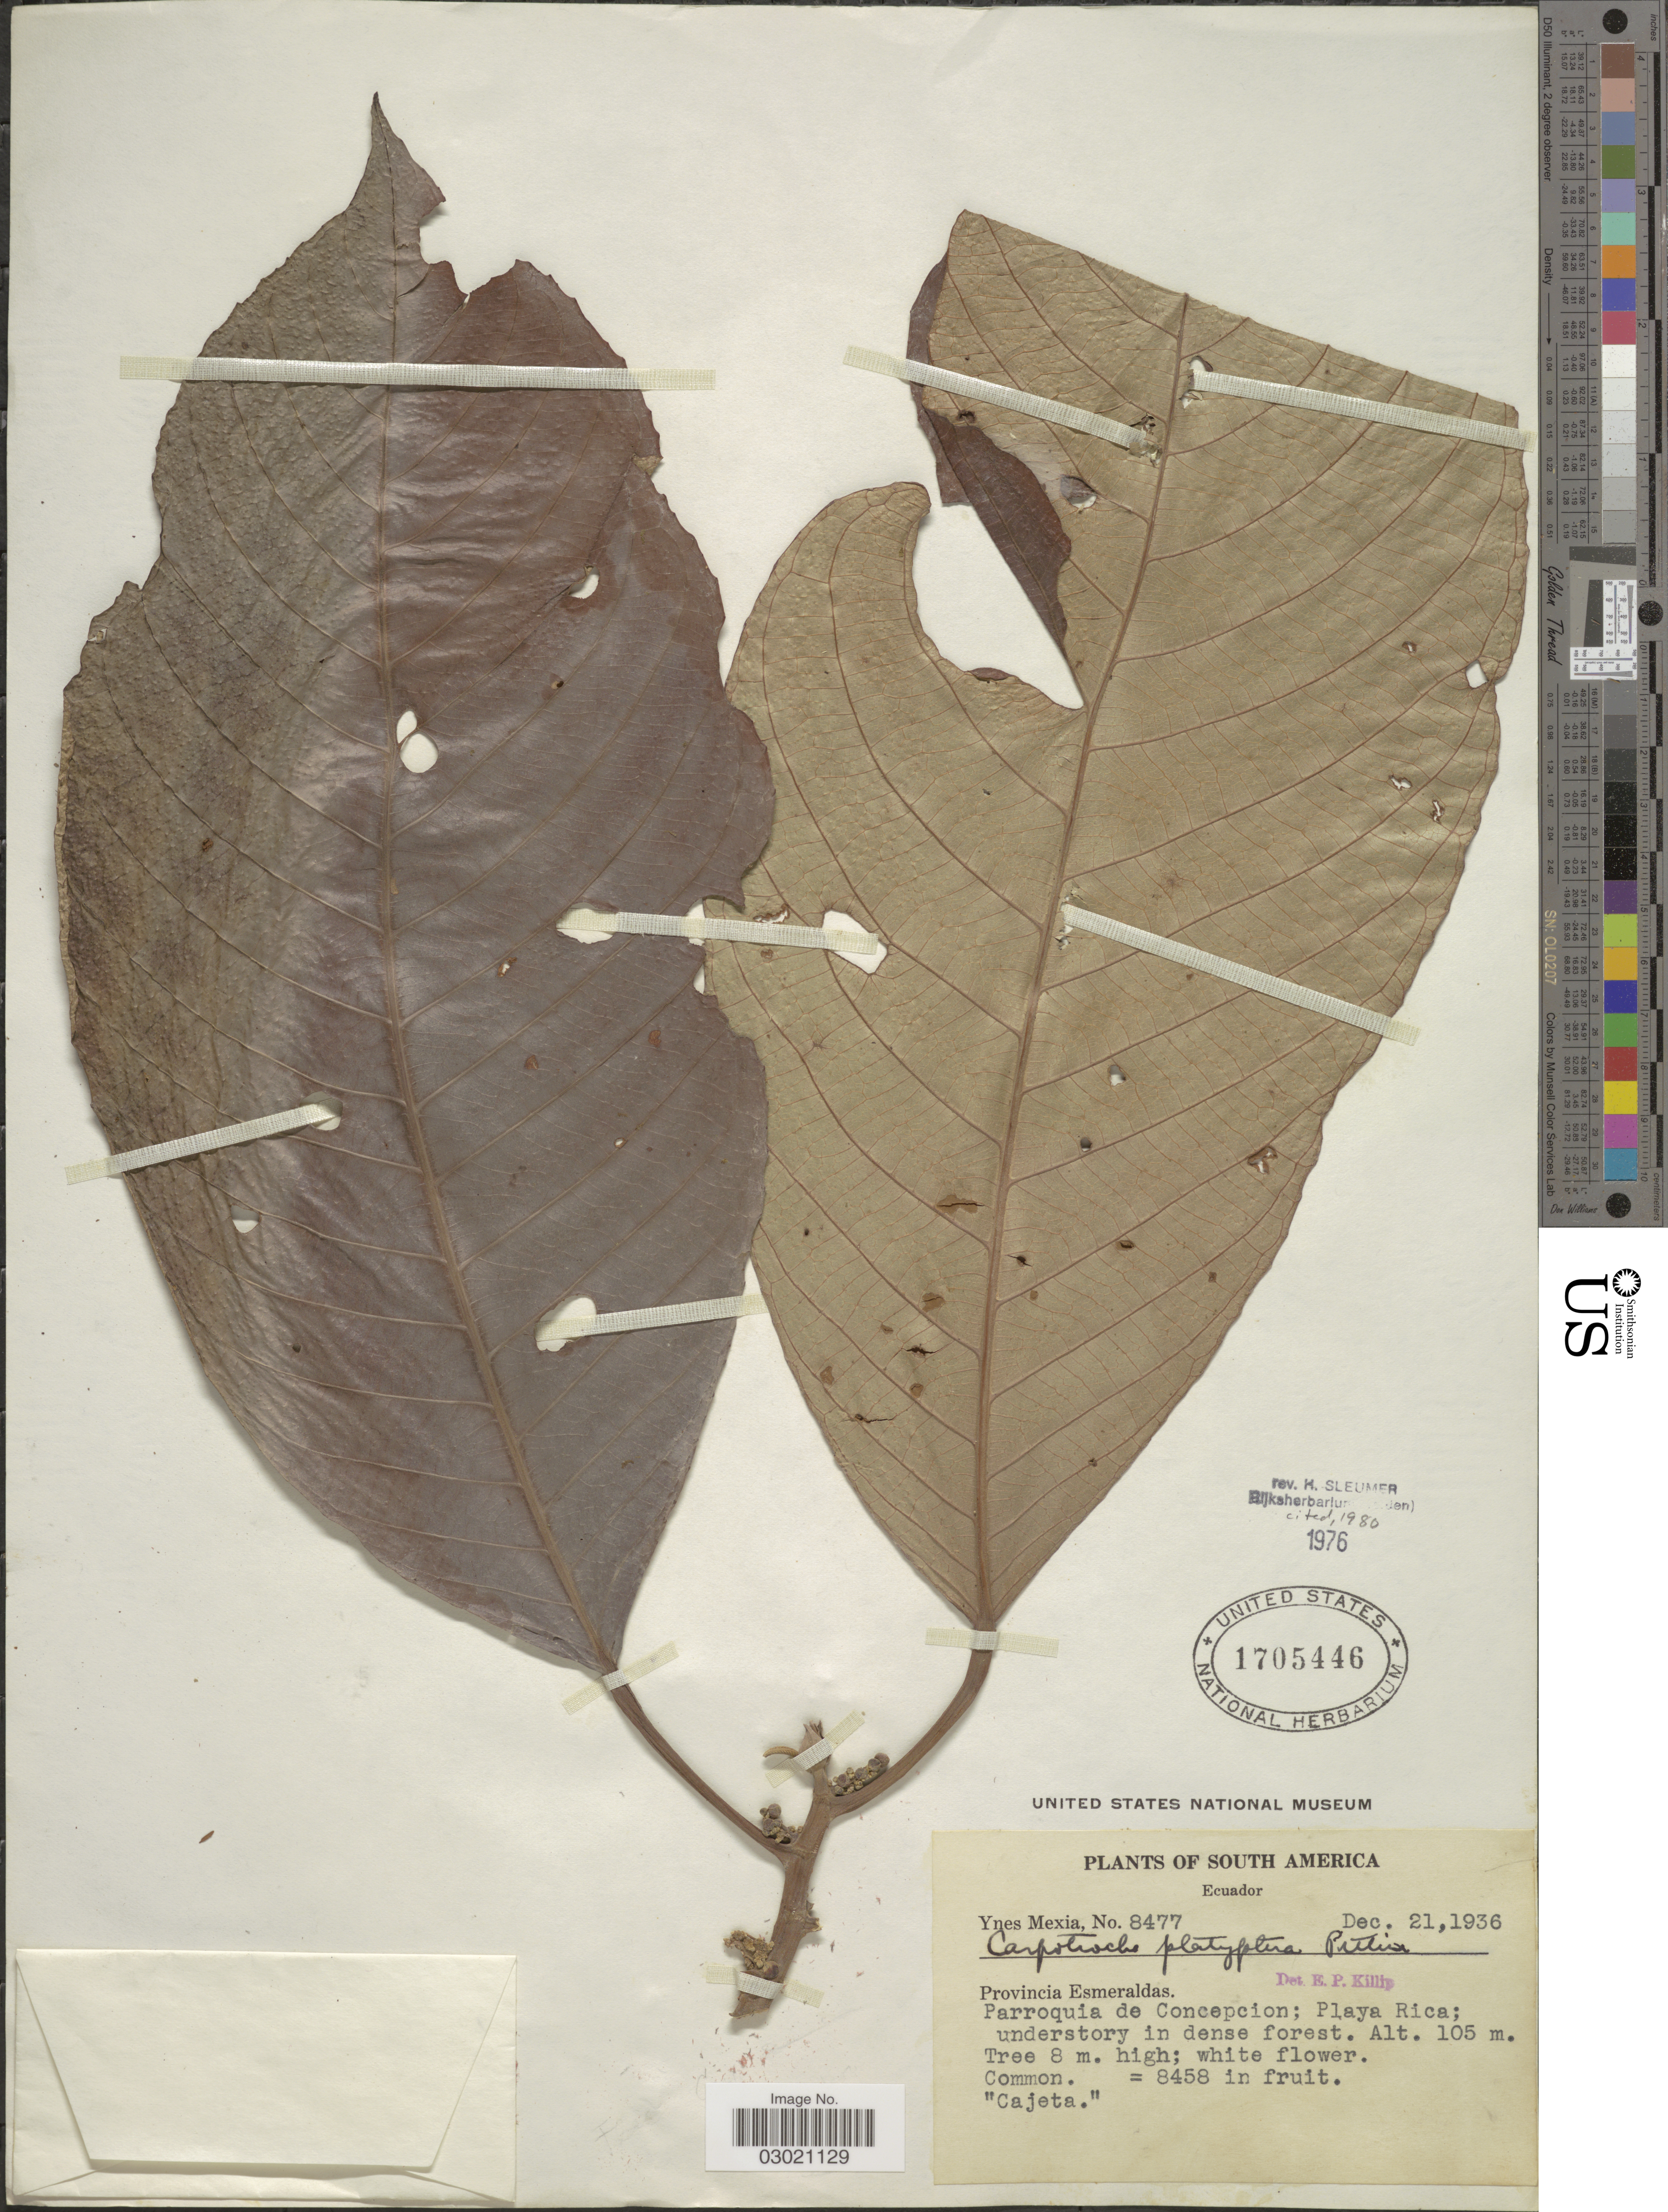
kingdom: Plantae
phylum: Tracheophyta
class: Magnoliopsida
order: Malpighiales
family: Achariaceae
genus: Carpotroche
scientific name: Carpotroche platyptera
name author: Pittier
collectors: Y. Mexia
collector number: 8477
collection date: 1936-12-21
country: Ecuador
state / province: Esmeraldas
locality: Parroquia de Concepcion; Playa Rica.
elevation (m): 105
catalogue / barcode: US 1705446